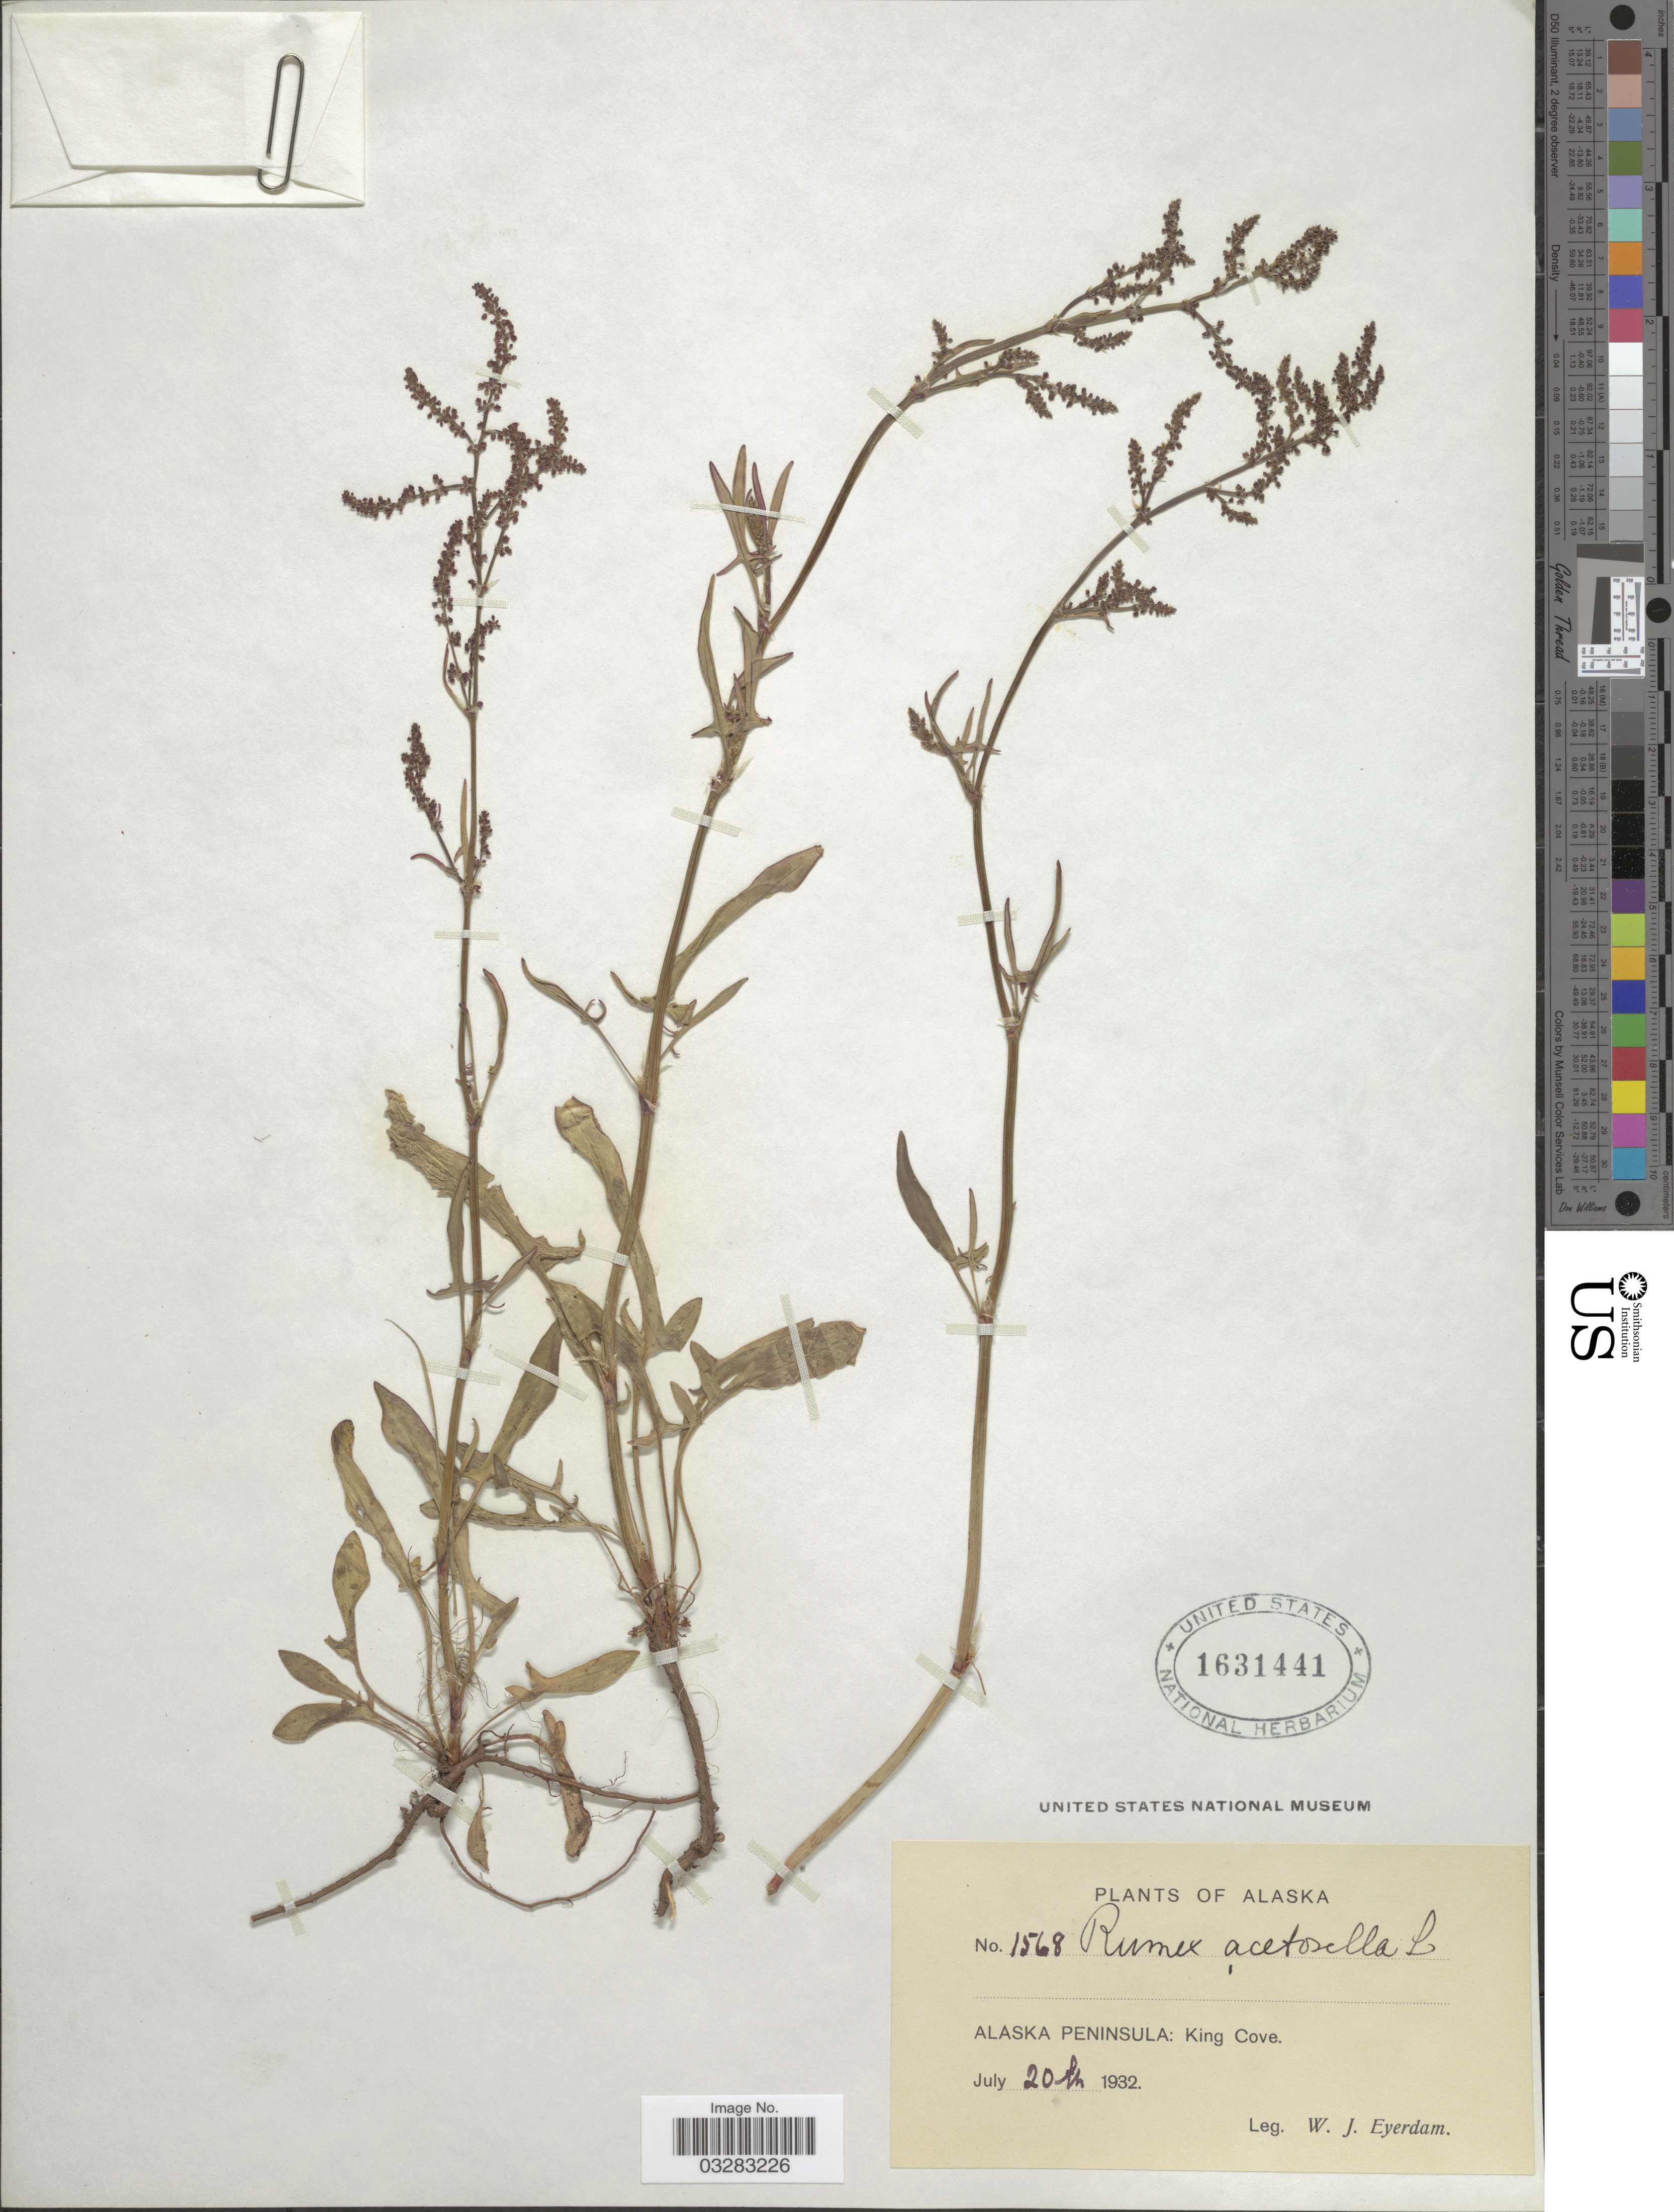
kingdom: Plantae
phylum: Tracheophyta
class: Magnoliopsida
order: Caryophyllales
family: Polygonaceae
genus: Rumex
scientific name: Rumex acetosella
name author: L.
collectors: W. J. Eyerdam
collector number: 1568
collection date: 1932-07-20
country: United States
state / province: Alaska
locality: Alaska Peninsula: King Cove.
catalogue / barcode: US 1631441